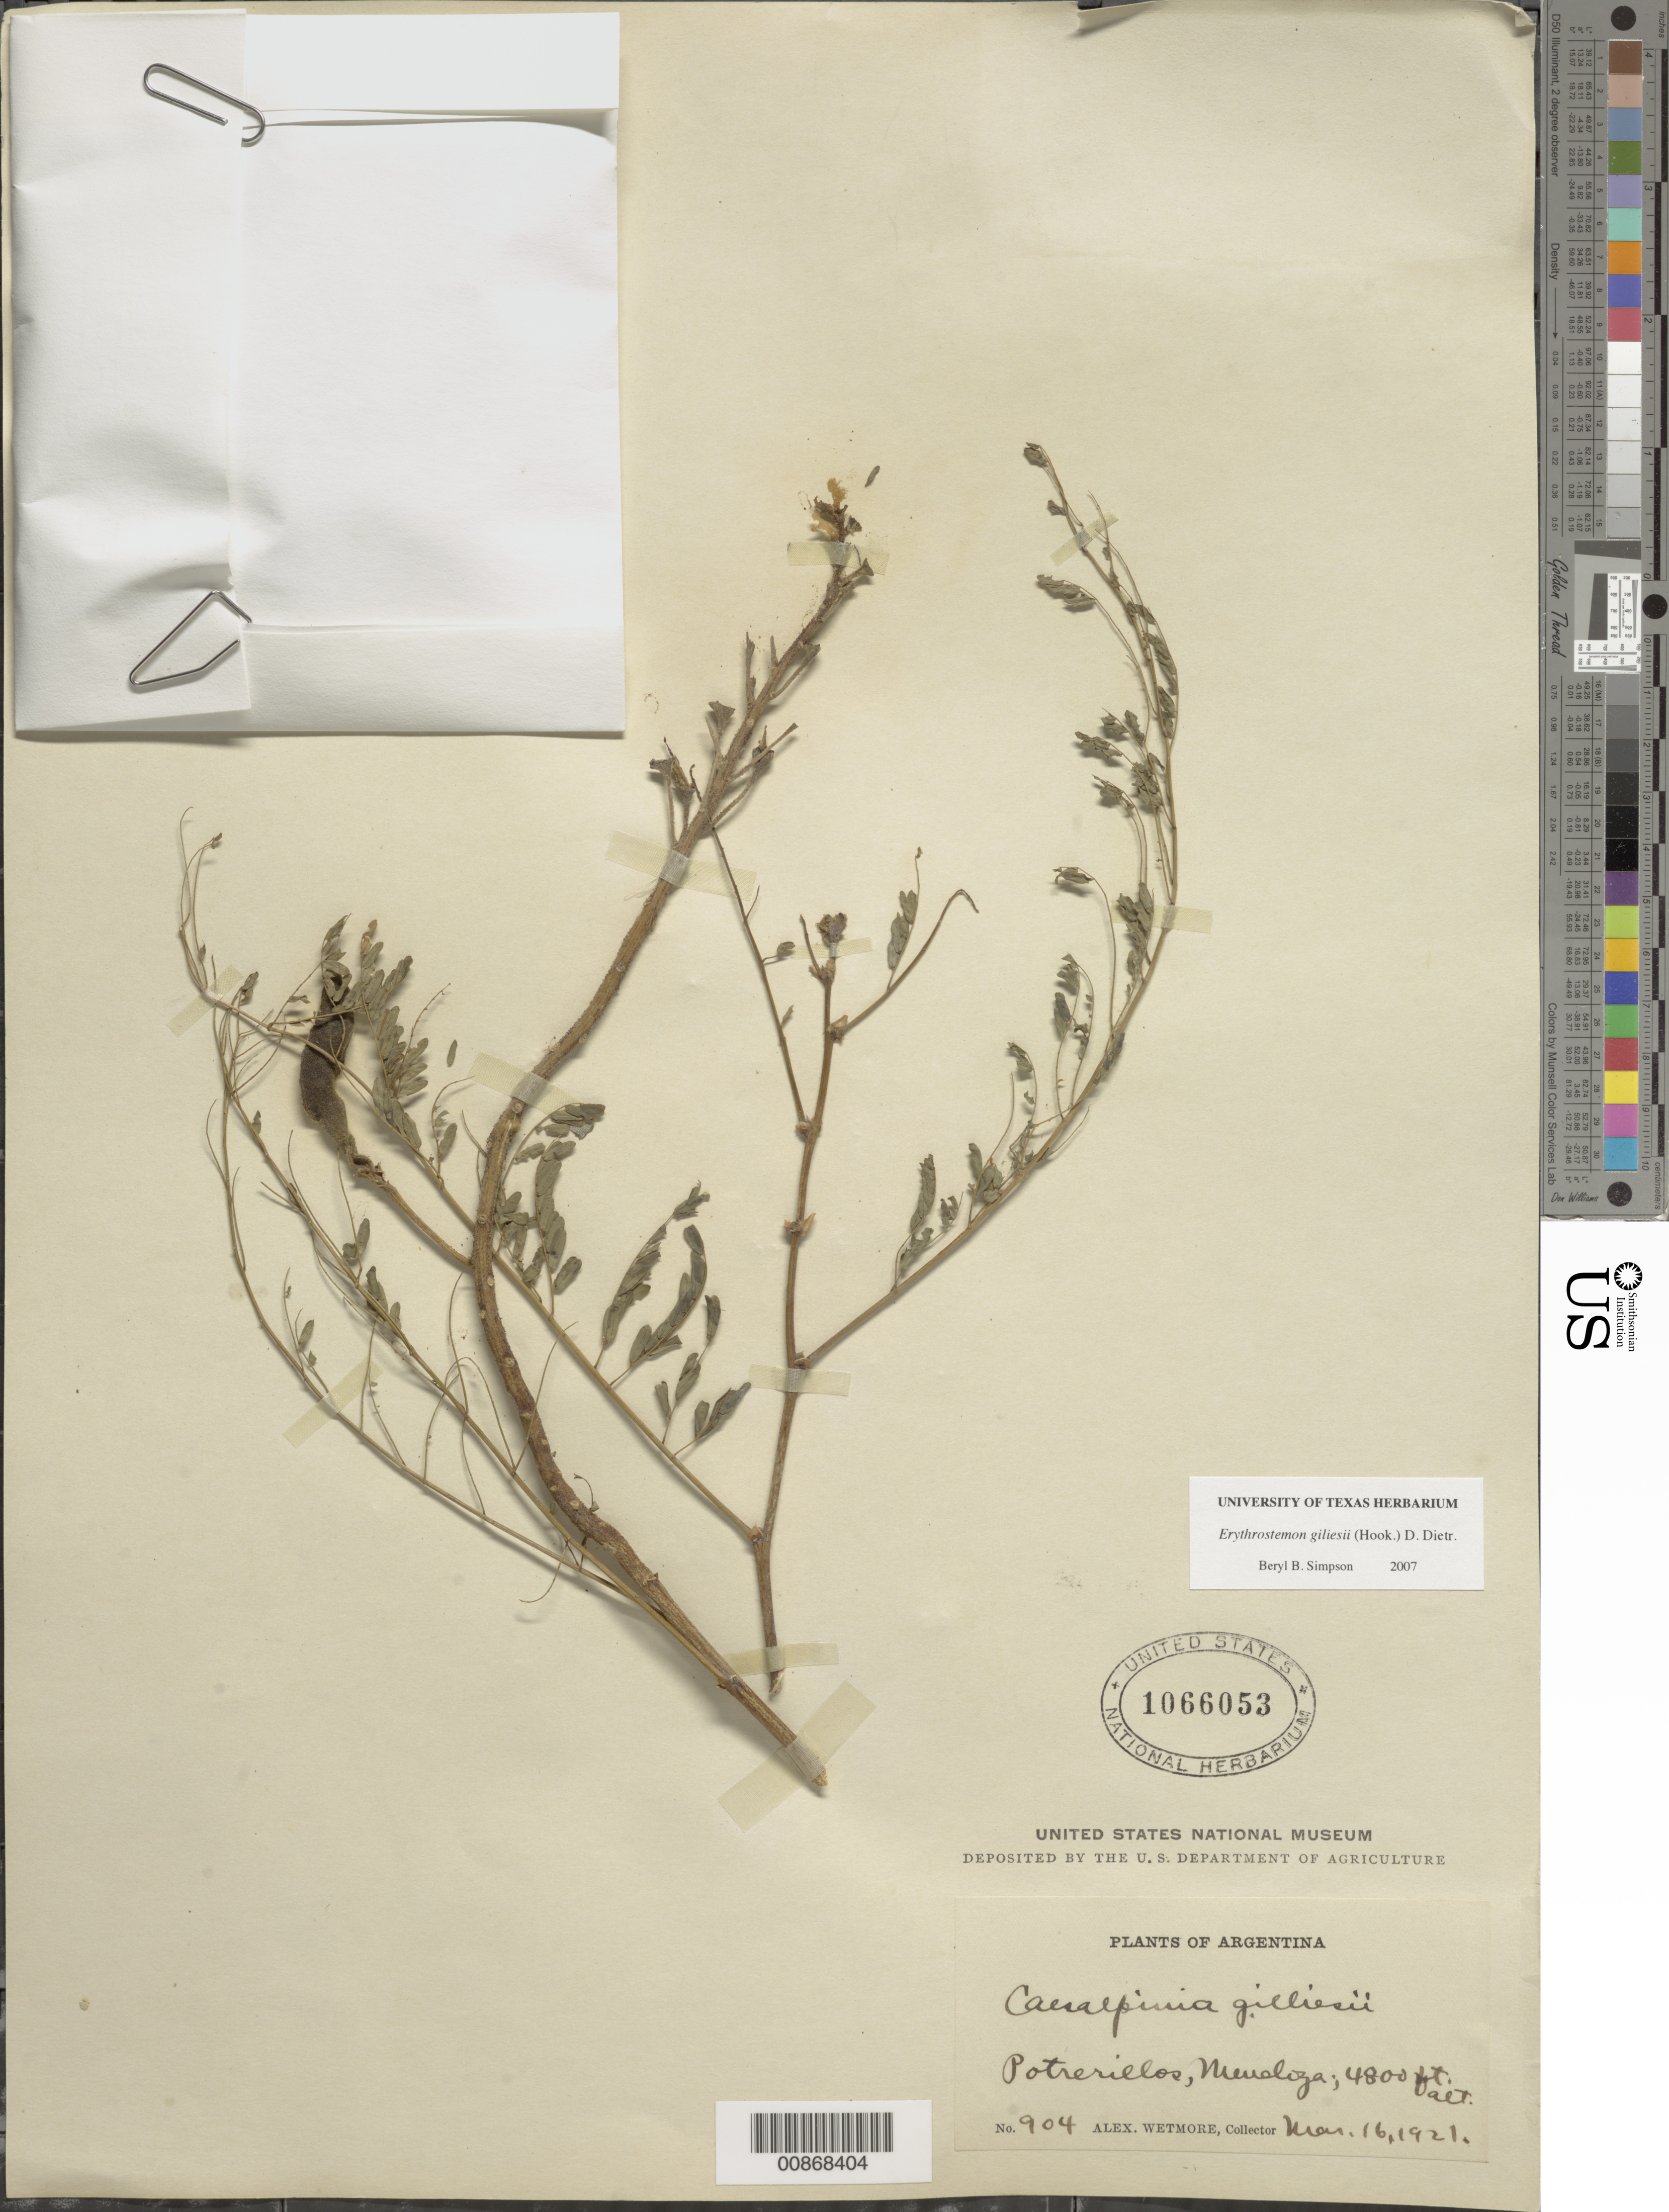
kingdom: Plantae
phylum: Tracheophyta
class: Magnoliopsida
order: Fabales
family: Fabaceae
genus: Erythrostemon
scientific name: Erythrostemon gilliesii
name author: (Hook.) Klotzsch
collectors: A. Wetmore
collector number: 904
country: Argentina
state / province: Mendoza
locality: Potrerillos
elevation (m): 1463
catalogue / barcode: US 1066053